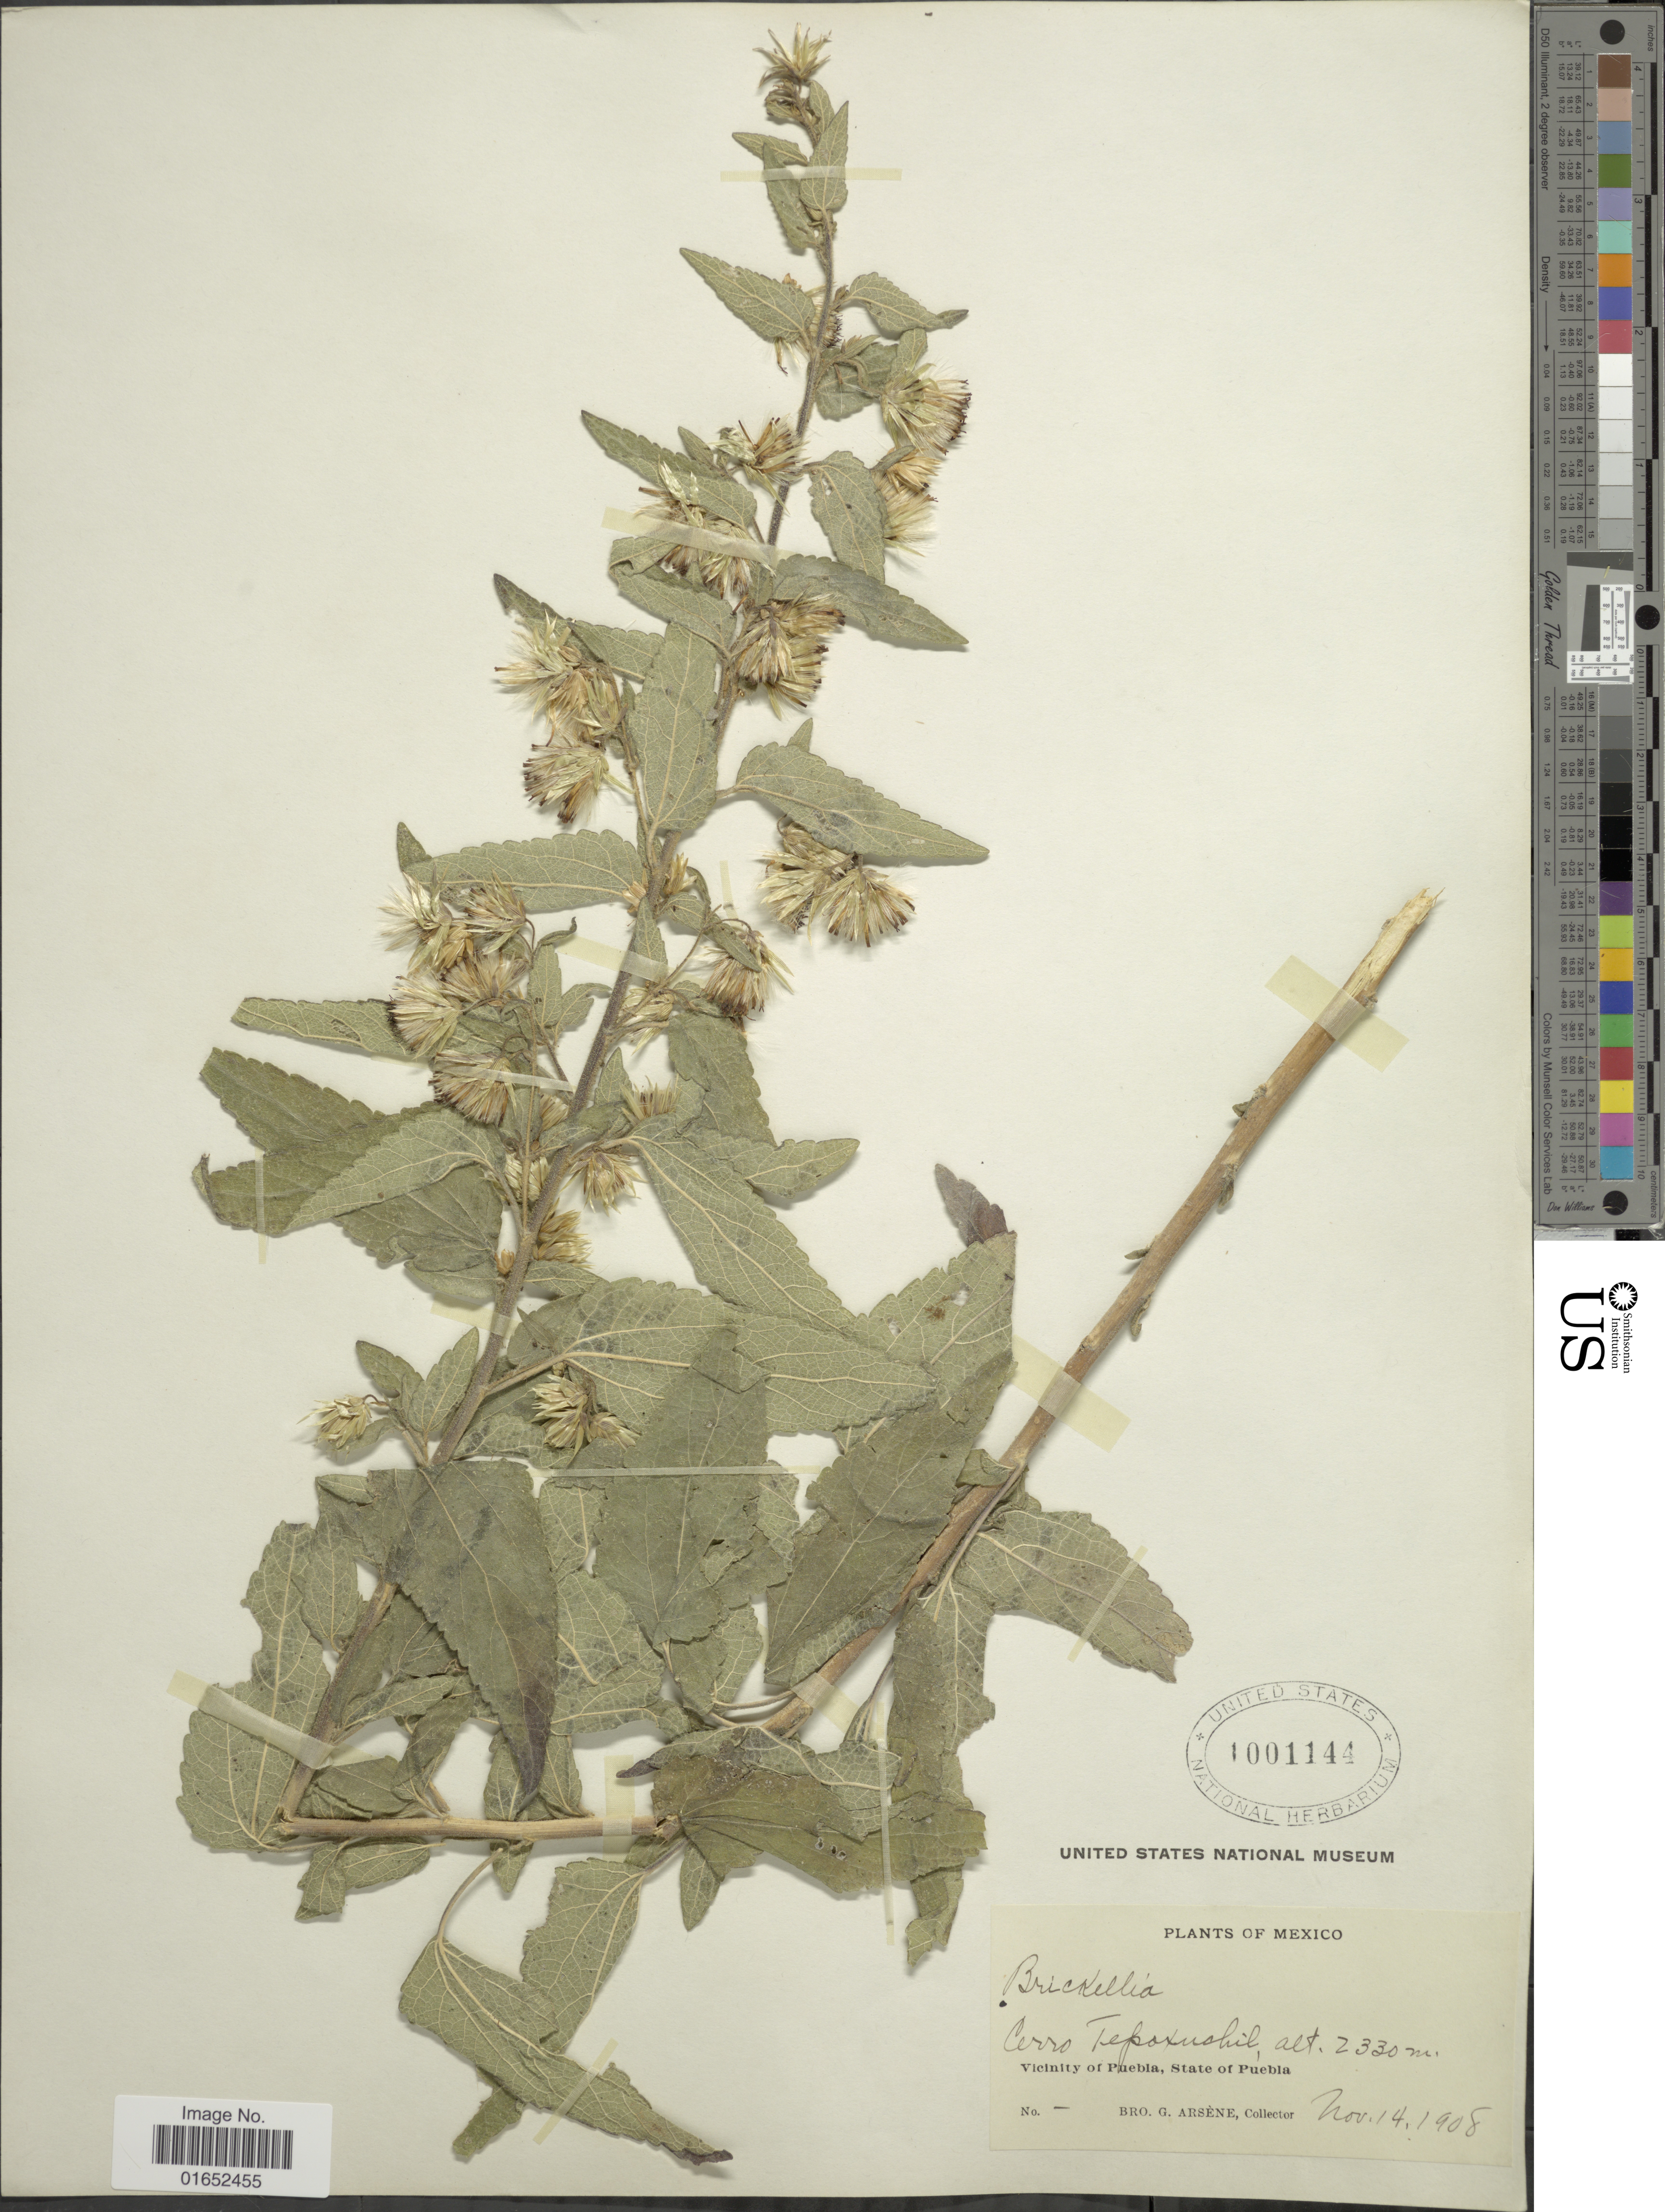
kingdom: Plantae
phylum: Tracheophyta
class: Magnoliopsida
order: Asterales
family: Asteraceae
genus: Brickellia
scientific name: Brickellia sp.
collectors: Bro. G. Arsène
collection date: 1908-11-14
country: Mexico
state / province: Puebla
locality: Cerro Tepoxushil, Vicinity of Puebla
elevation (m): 2330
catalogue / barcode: US 1001144